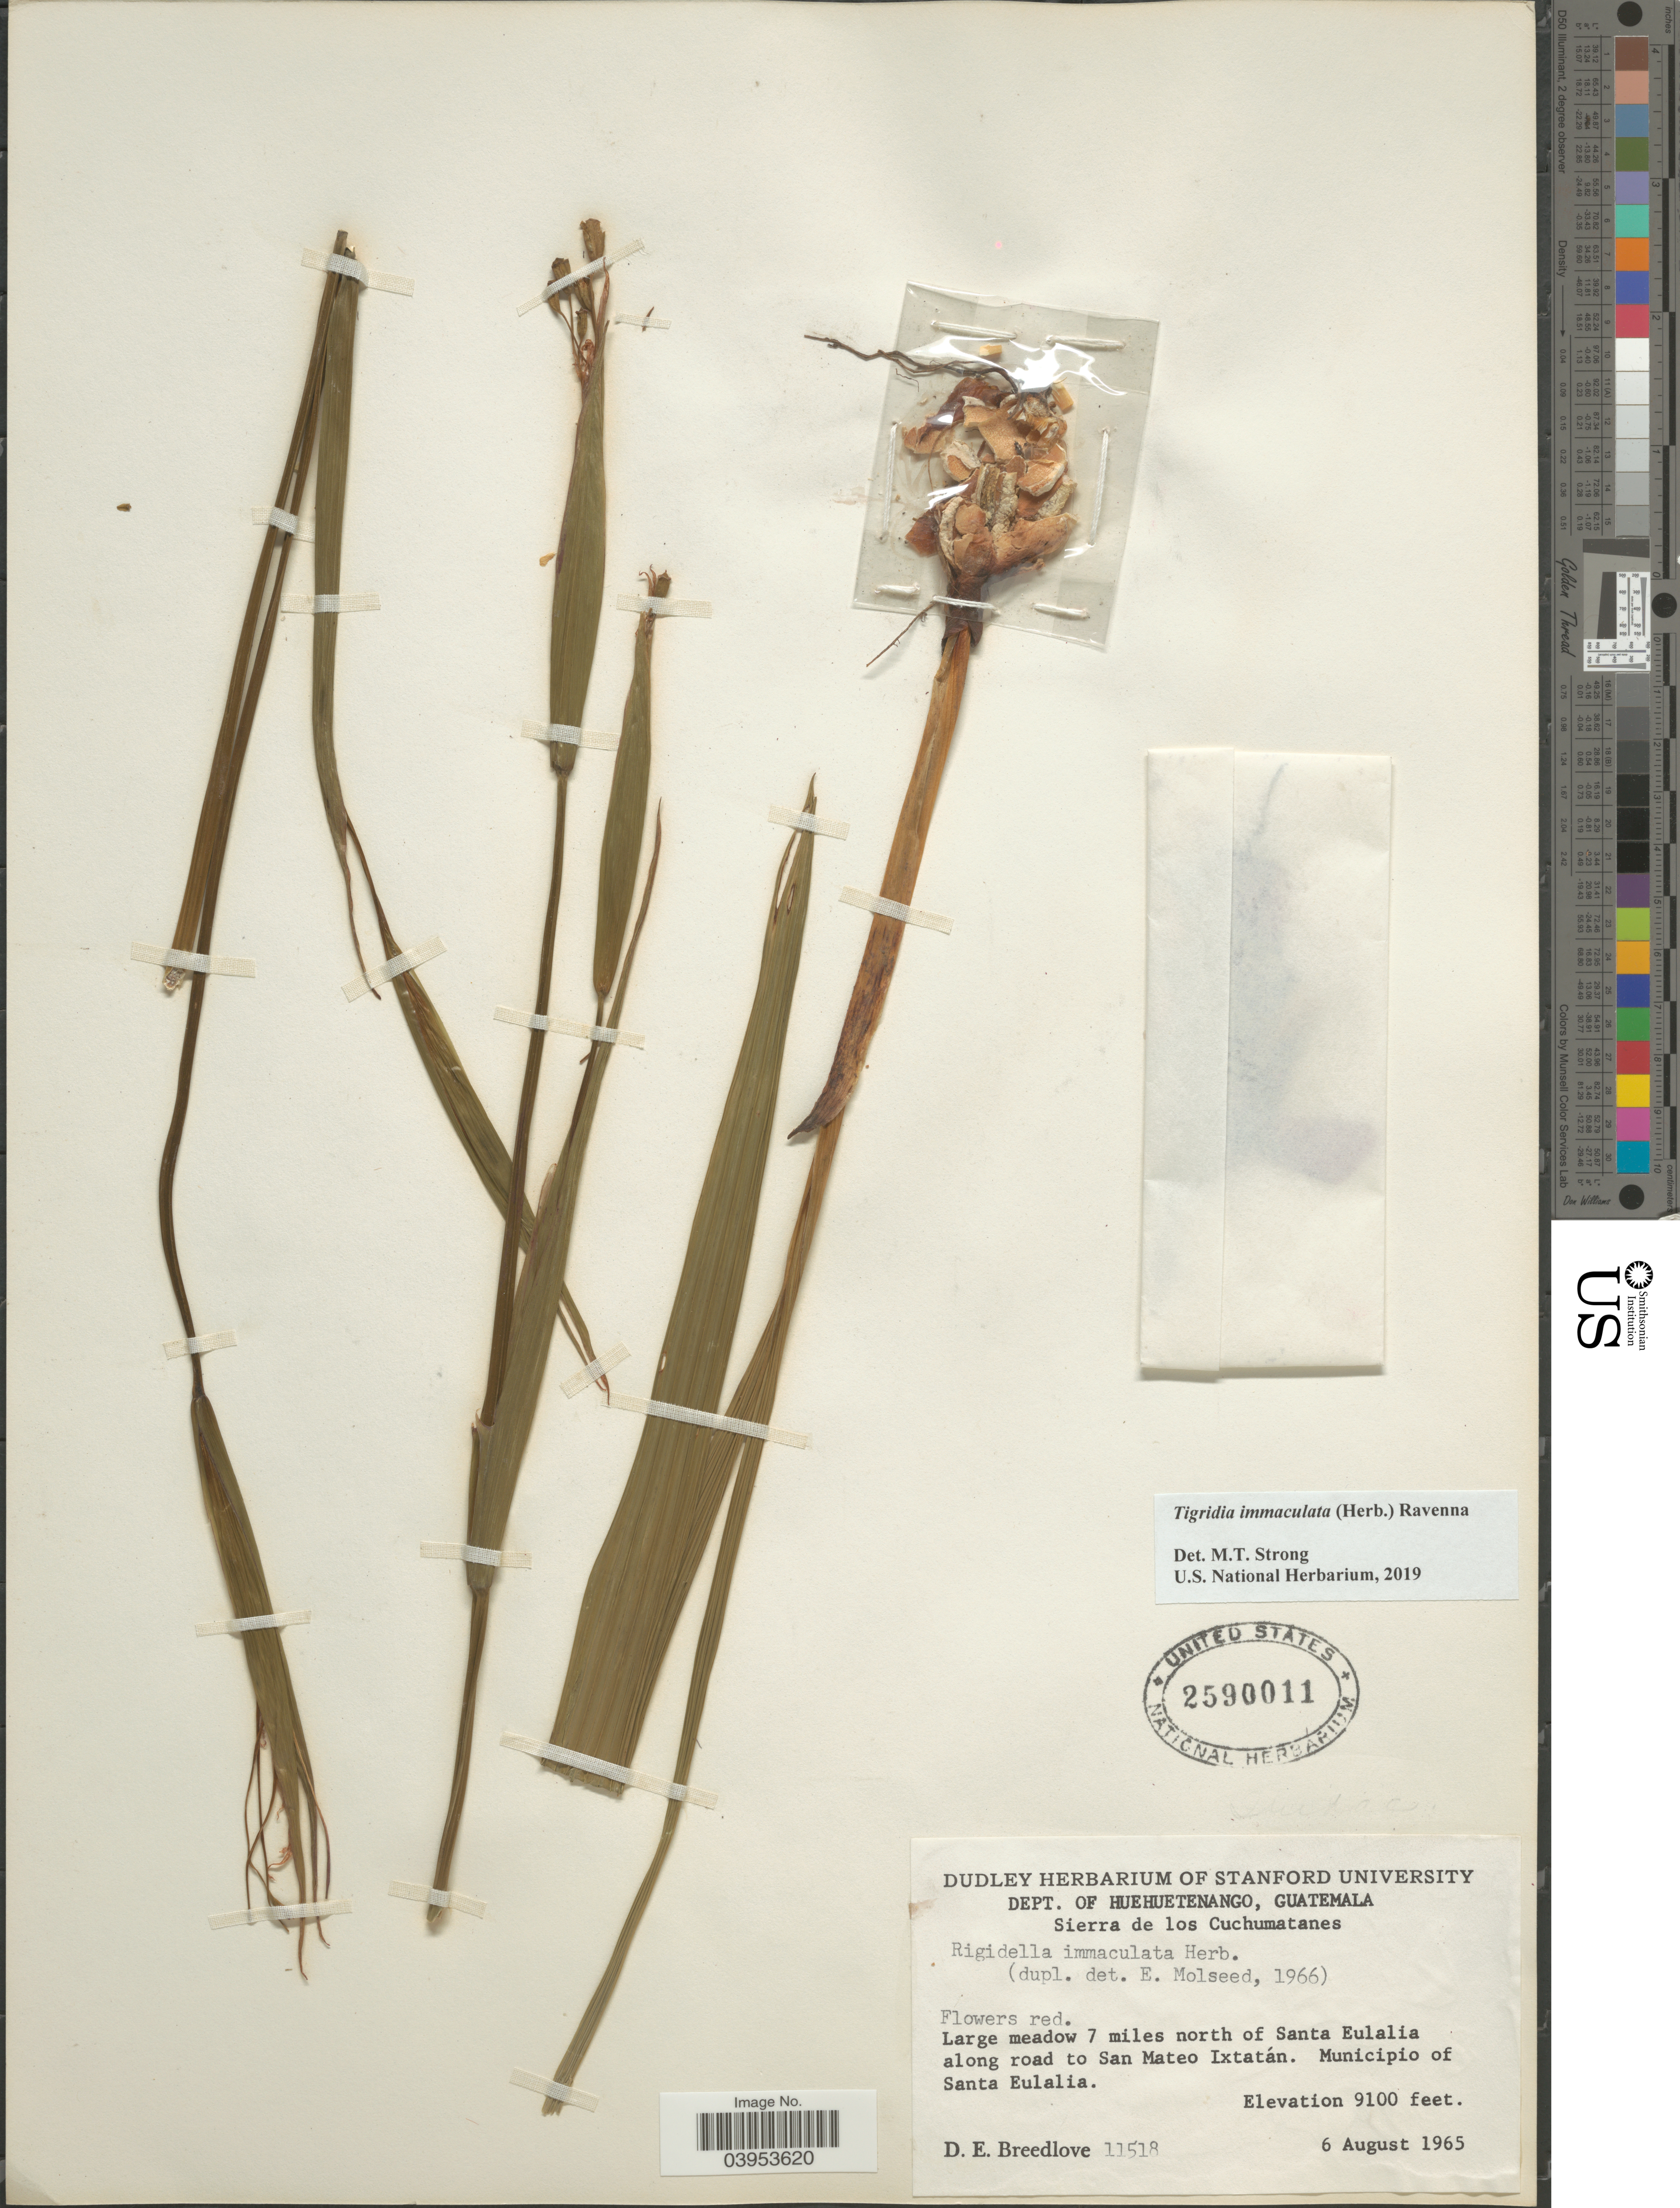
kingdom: Plantae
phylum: Tracheophyta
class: Liliopsida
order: Asparagales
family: Iridaceae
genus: Tigridia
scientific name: Tigridia immaculata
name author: (Herb.) Ravenna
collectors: D. E. Breedlove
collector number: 11518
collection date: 1965-08-06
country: Guatemala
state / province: Huehuetenango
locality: Dept. of Huehuetenango. Sierra de los Cuchumatanes. Large meadow 7 miles north of Santa Eulalia along road to San Mateo Ixtatán. Municipio of Santa Eulalia.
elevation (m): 2774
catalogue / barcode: US 2590011